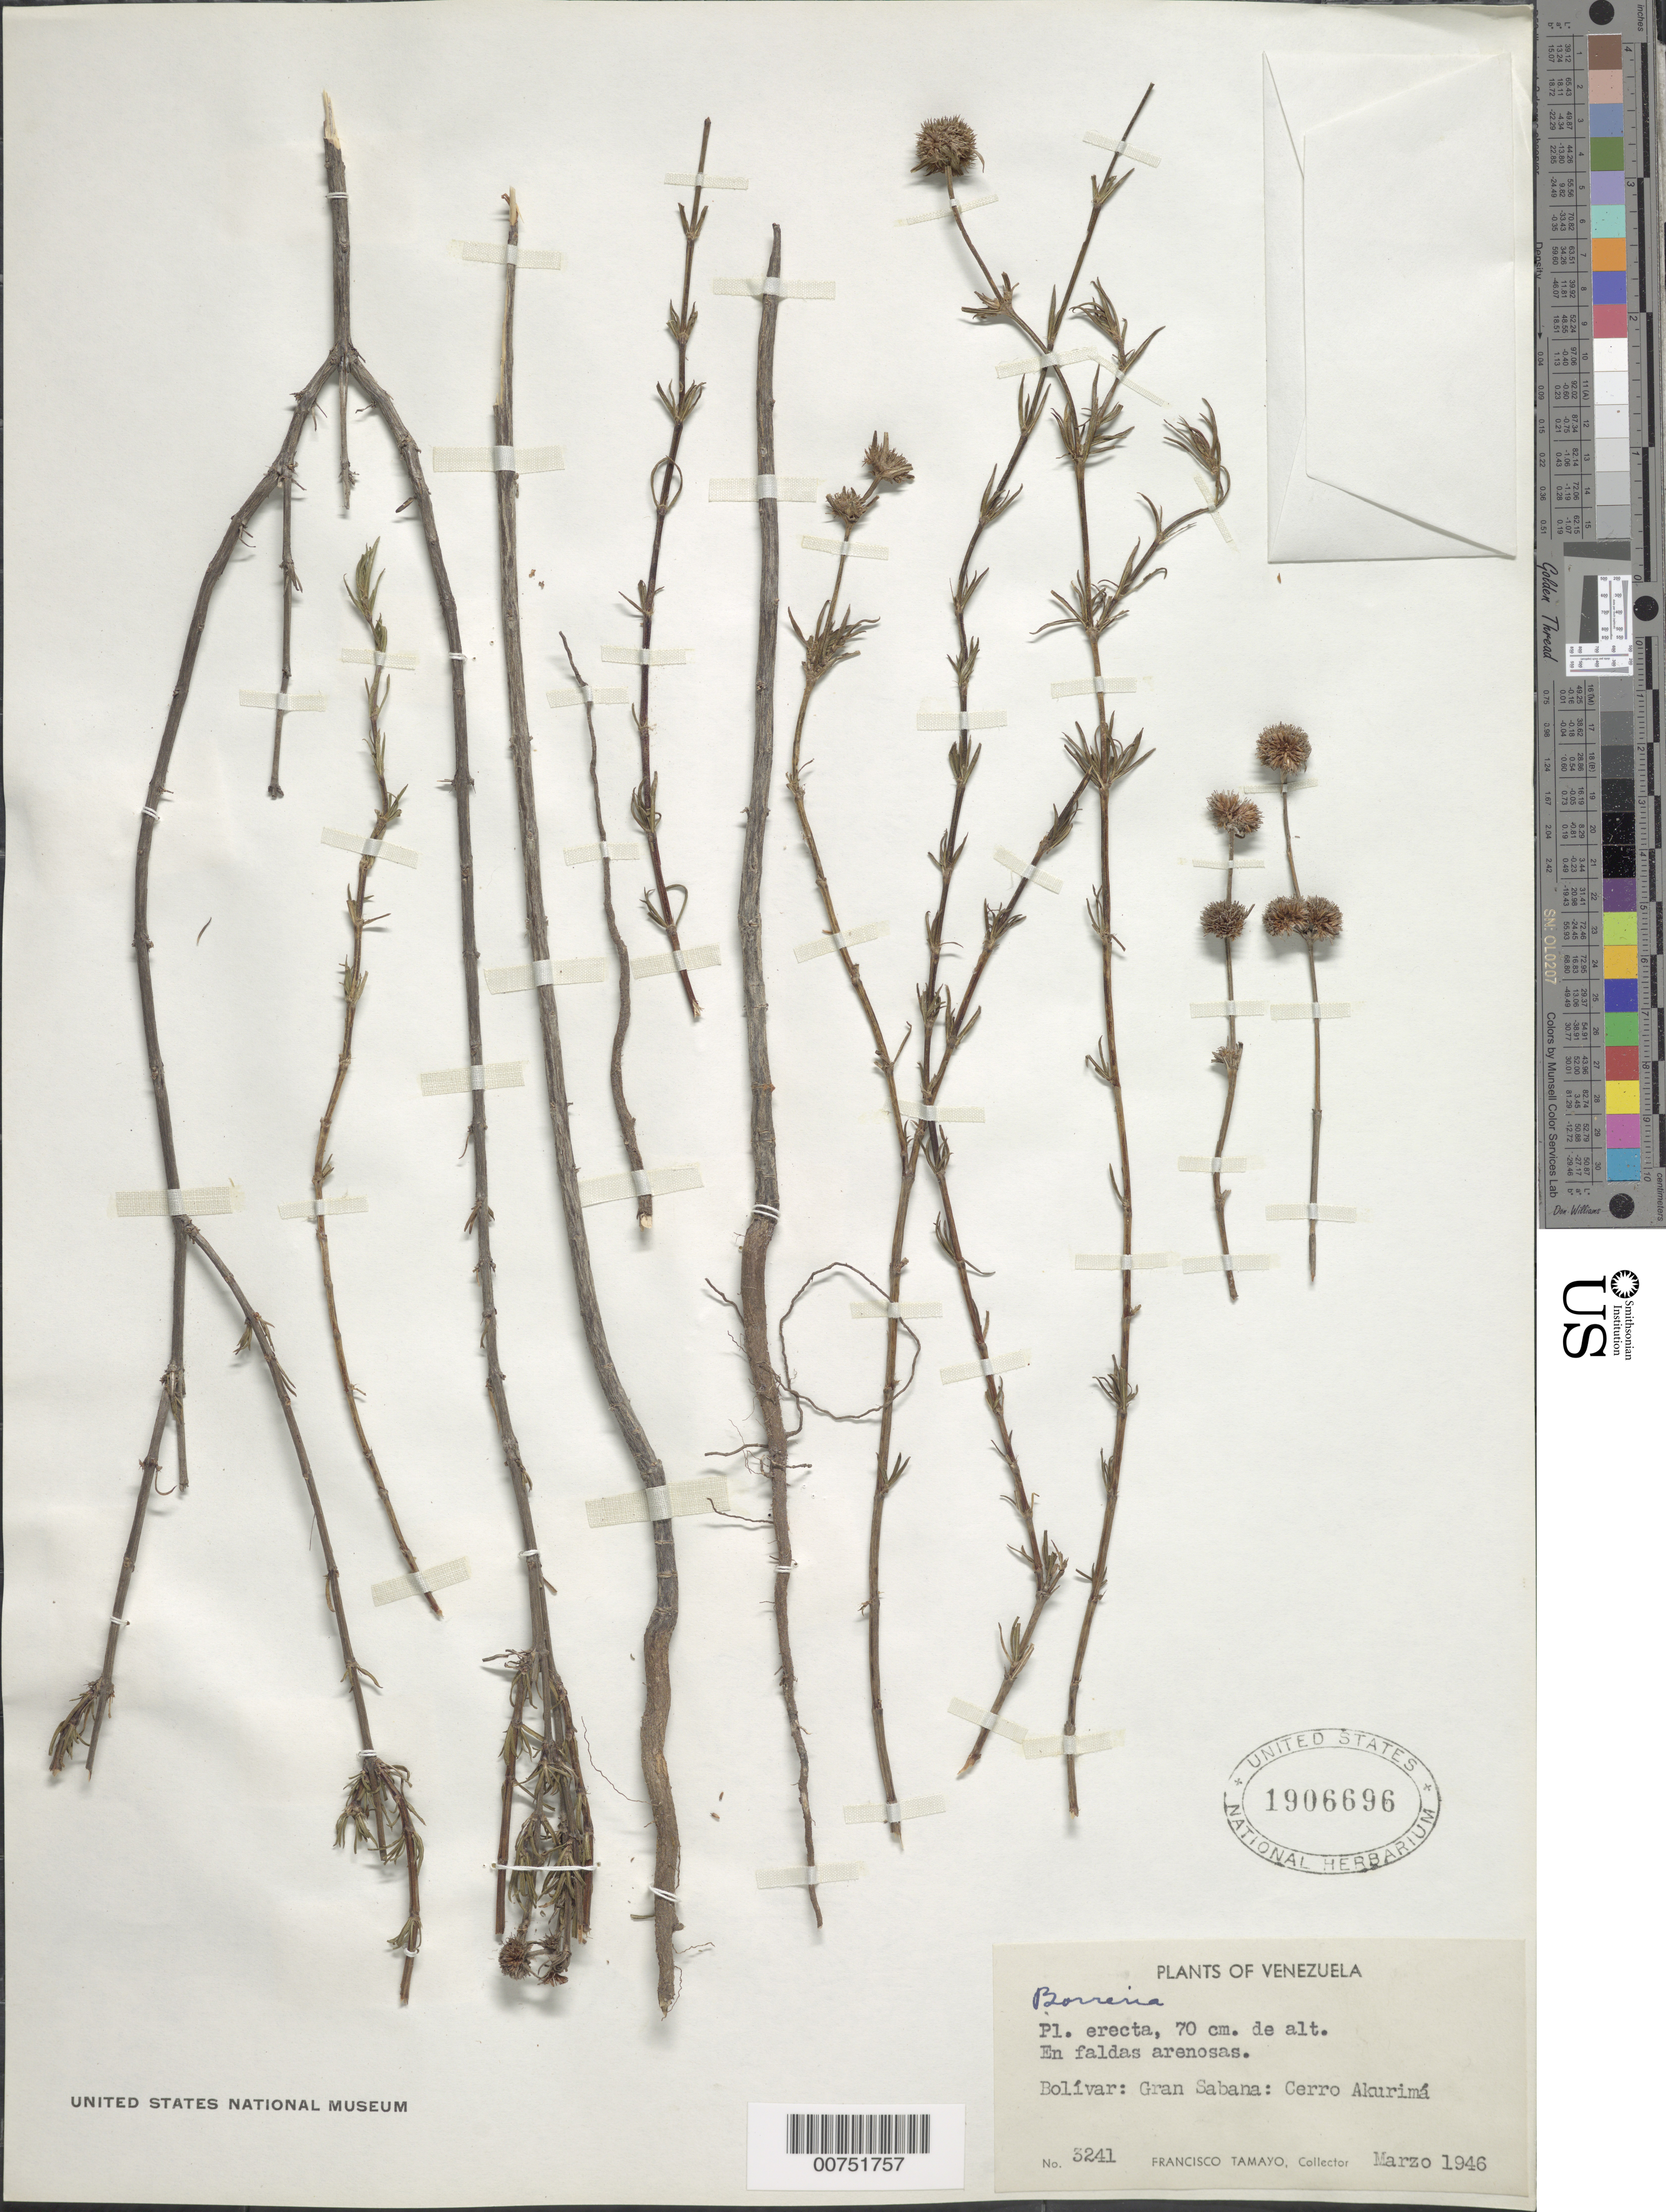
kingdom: Plantae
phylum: Tracheophyta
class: Magnoliopsida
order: Gentianales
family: Rubiaceae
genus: Borreria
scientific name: Borreria sp.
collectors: F. Tamayo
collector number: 3241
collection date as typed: Mar-46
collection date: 1946-03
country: Venezuela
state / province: Bolívar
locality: Gran Sabana, Cerro Akurimá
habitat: Faldas arenosas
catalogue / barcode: US 1906696